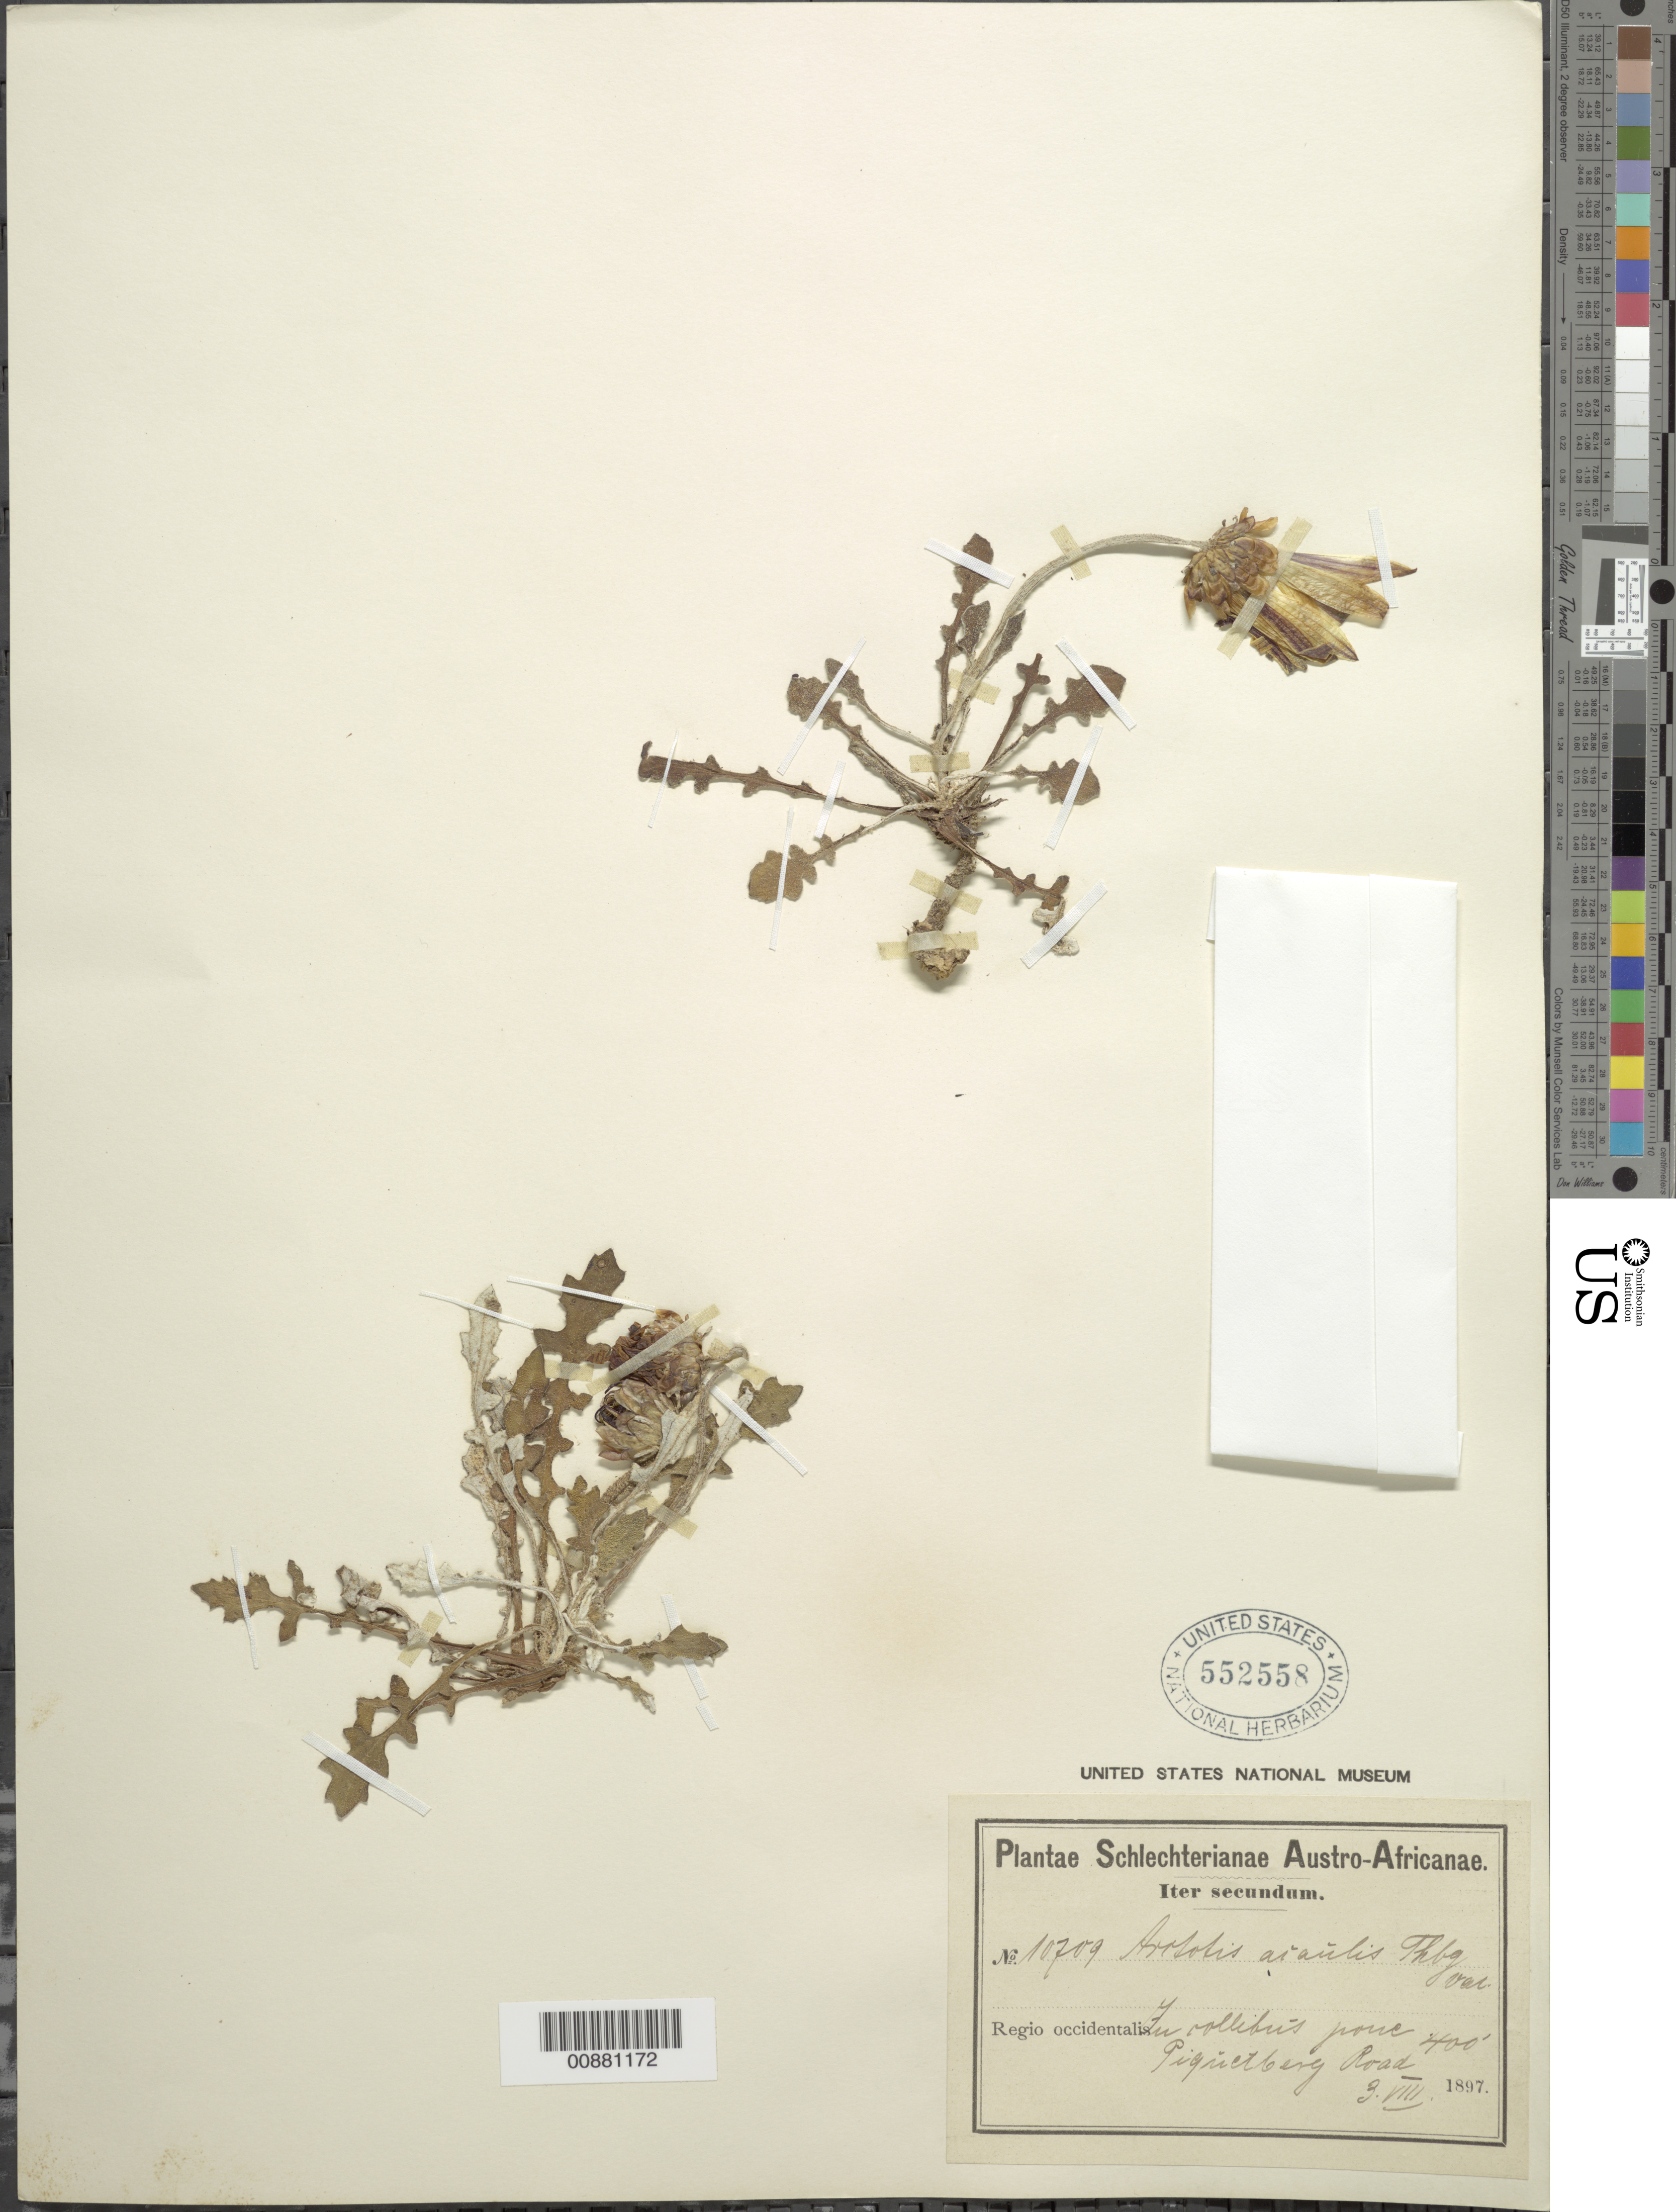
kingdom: Plantae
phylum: Tracheophyta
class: Magnoliopsida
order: Asterales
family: Asteraceae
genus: Arctotis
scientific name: Arctotis acaulis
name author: L.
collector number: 10709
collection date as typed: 3 August 1897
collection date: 1897-08-03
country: South Africa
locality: Pigrictberg Road, ?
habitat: Collibus?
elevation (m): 122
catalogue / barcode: US 552558